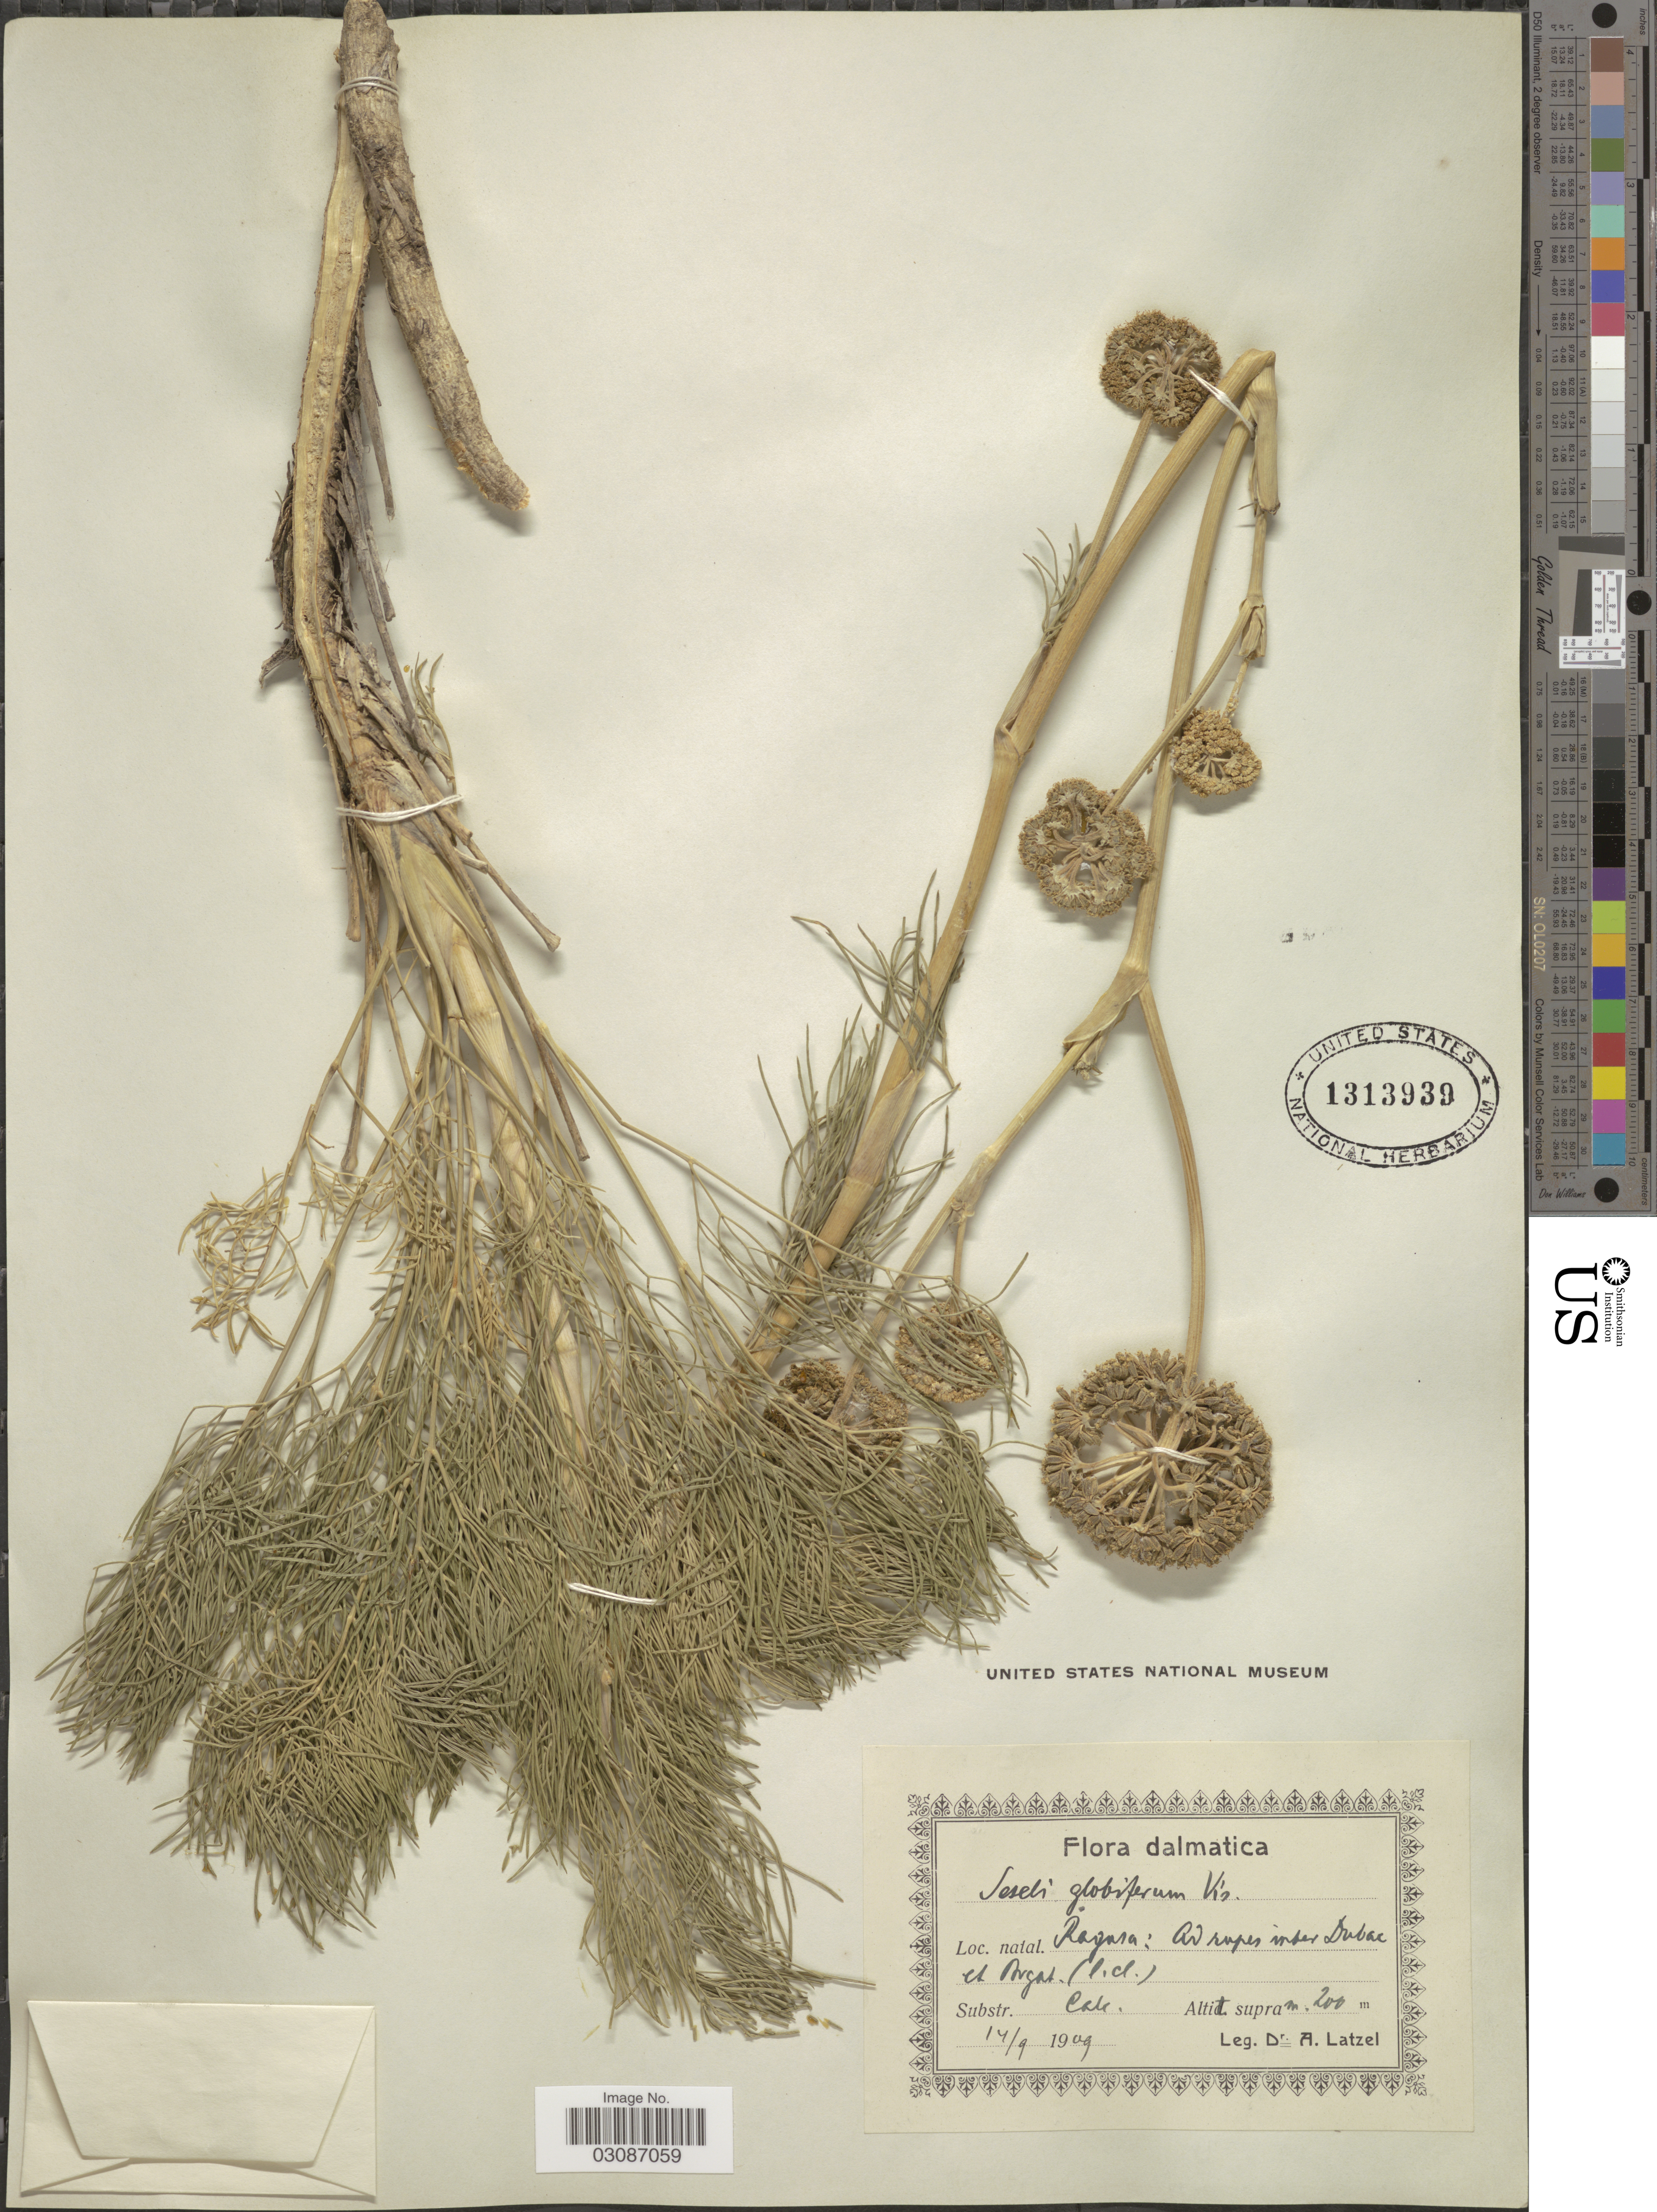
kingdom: Plantae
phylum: Tracheophyta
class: Magnoliopsida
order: Apiales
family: Apiaceae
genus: Seseli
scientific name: Seseli globiferum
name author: Vis.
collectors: A. Latzel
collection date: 1909-09-14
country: South Africa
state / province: KwaZulu-Natal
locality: Dalmatica. natal. Ragasa: ad rupes inter Dubac et Porgat. (licl.). [interpreted]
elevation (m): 200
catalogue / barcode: US 1313939